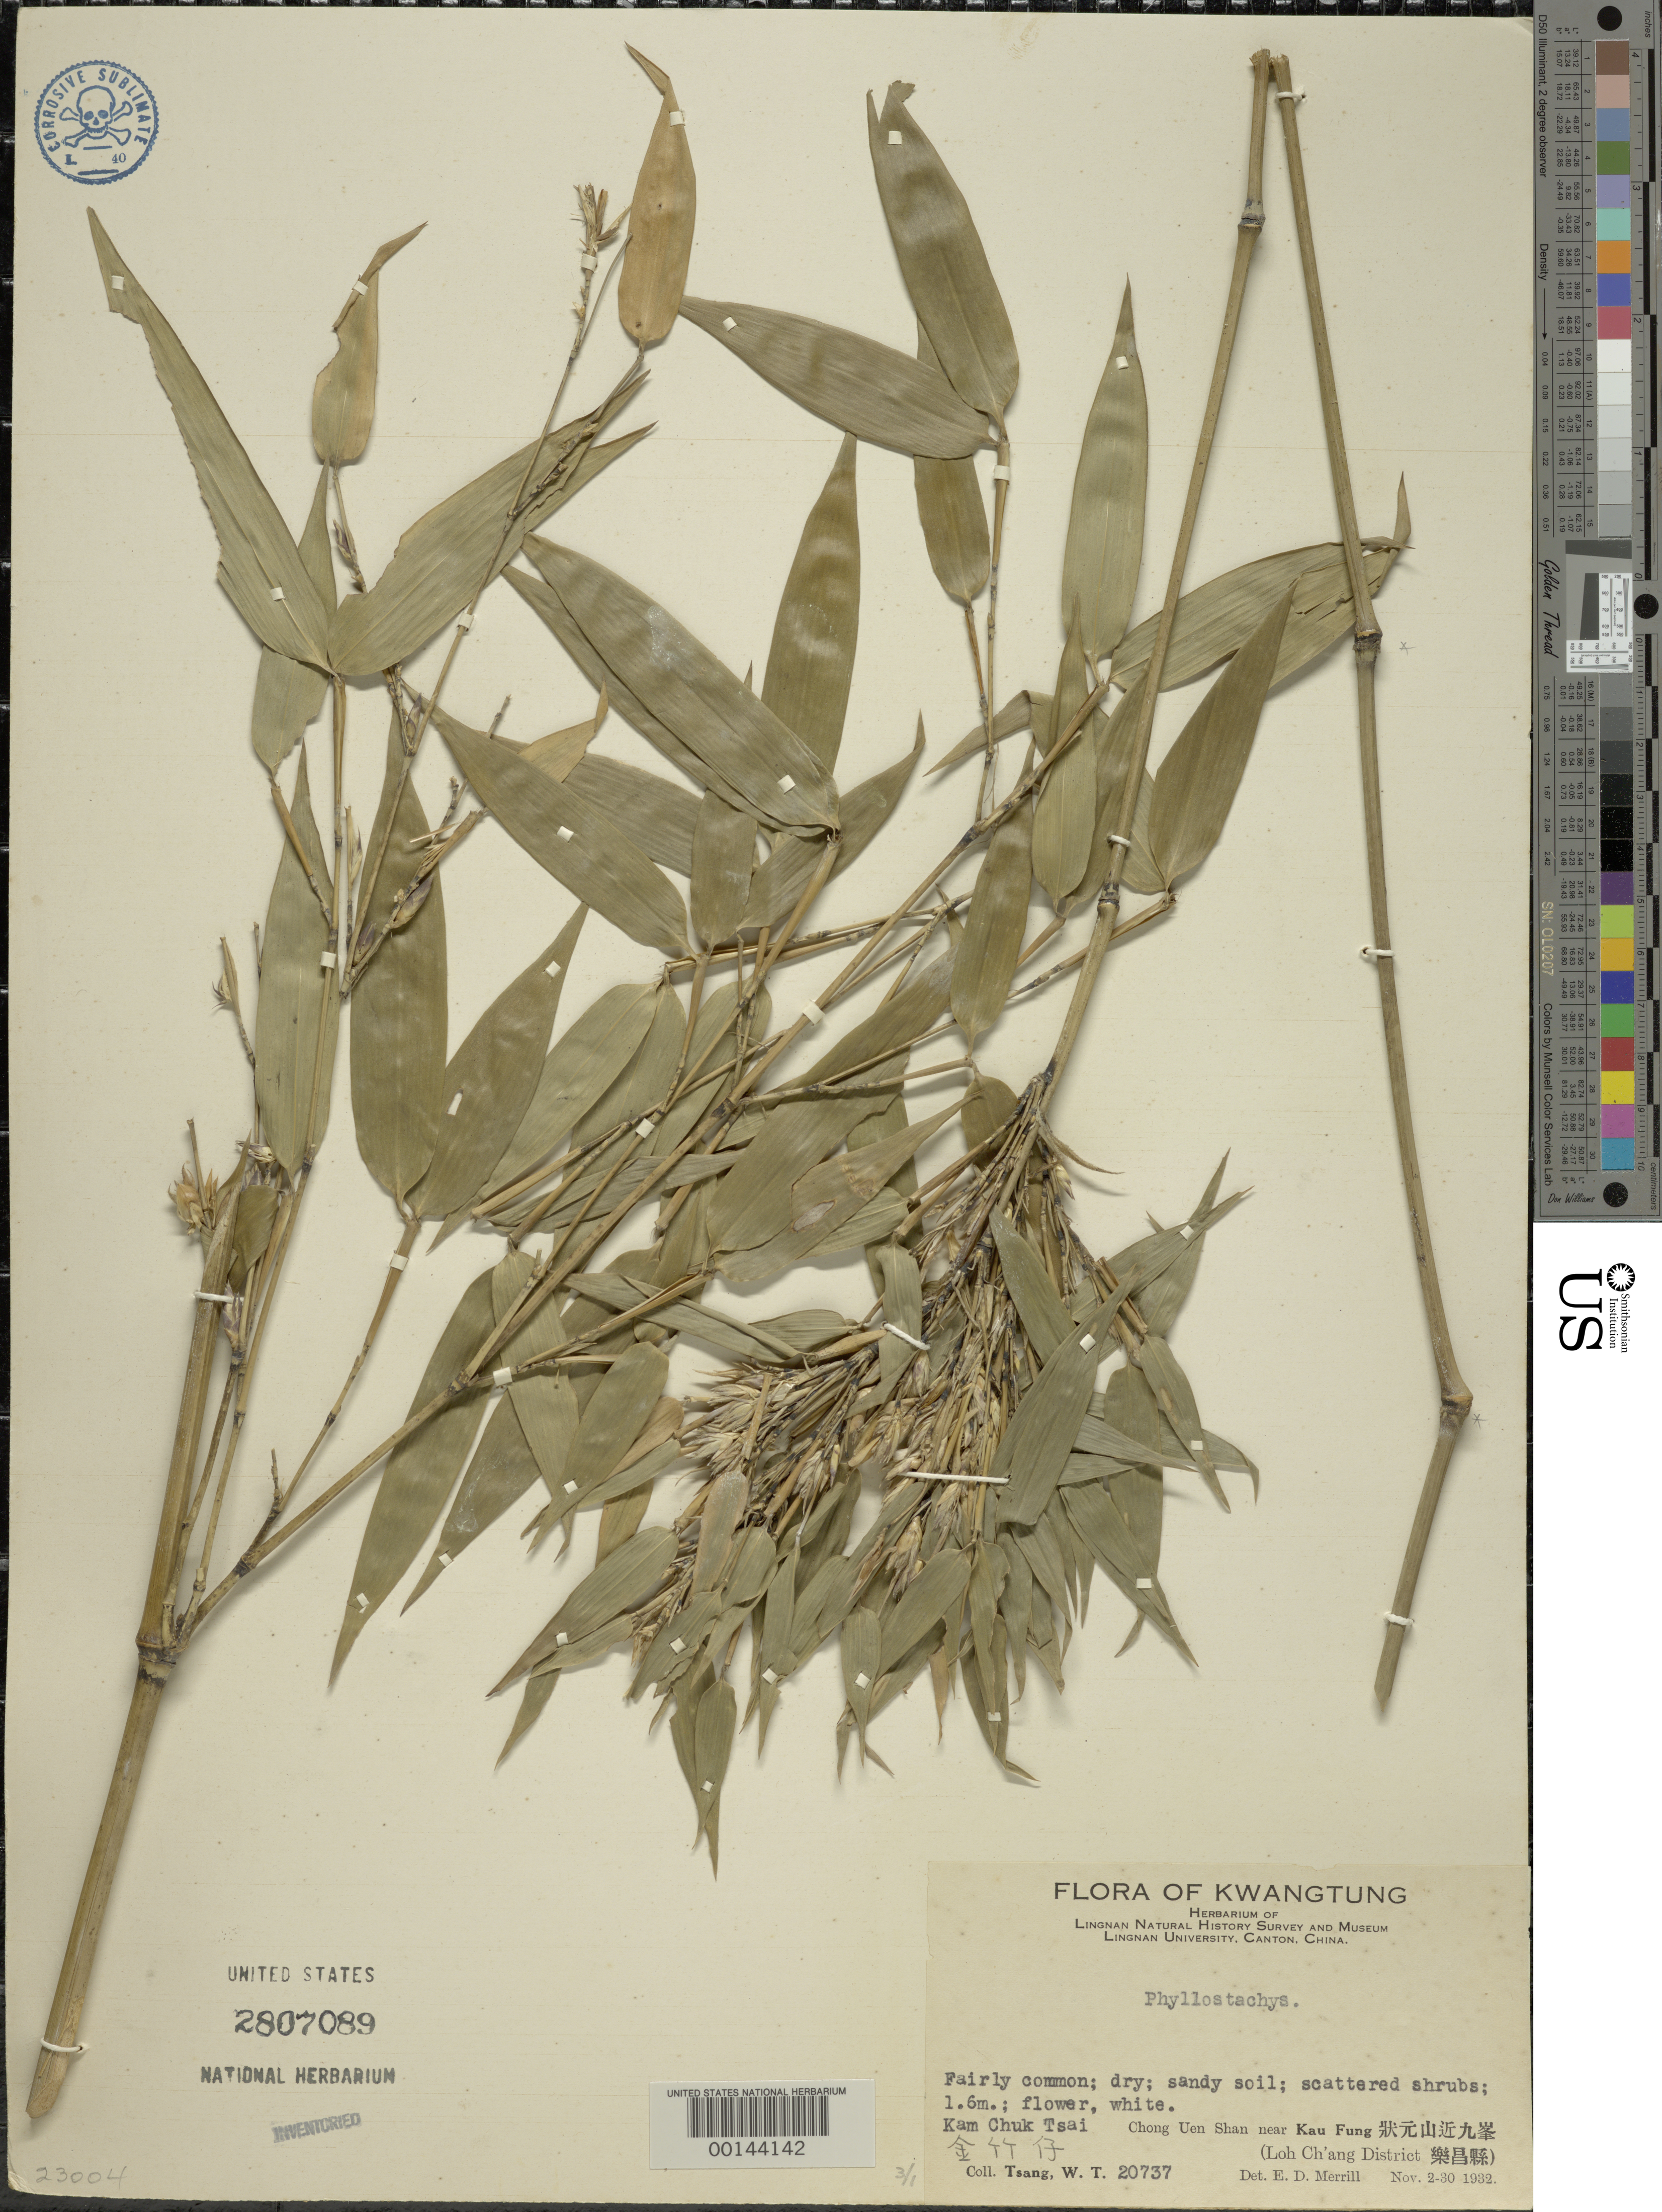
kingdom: Plantae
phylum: Tracheophyta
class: Liliopsida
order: Poales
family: Poaceae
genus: Phyllostachys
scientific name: Phyllostachys sp.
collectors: W. T. Tsang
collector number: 20737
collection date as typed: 02 Nov 1932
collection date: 1932-11-02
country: China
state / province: Guangdong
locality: Loh ch'ang, kau fung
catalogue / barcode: US 2807089